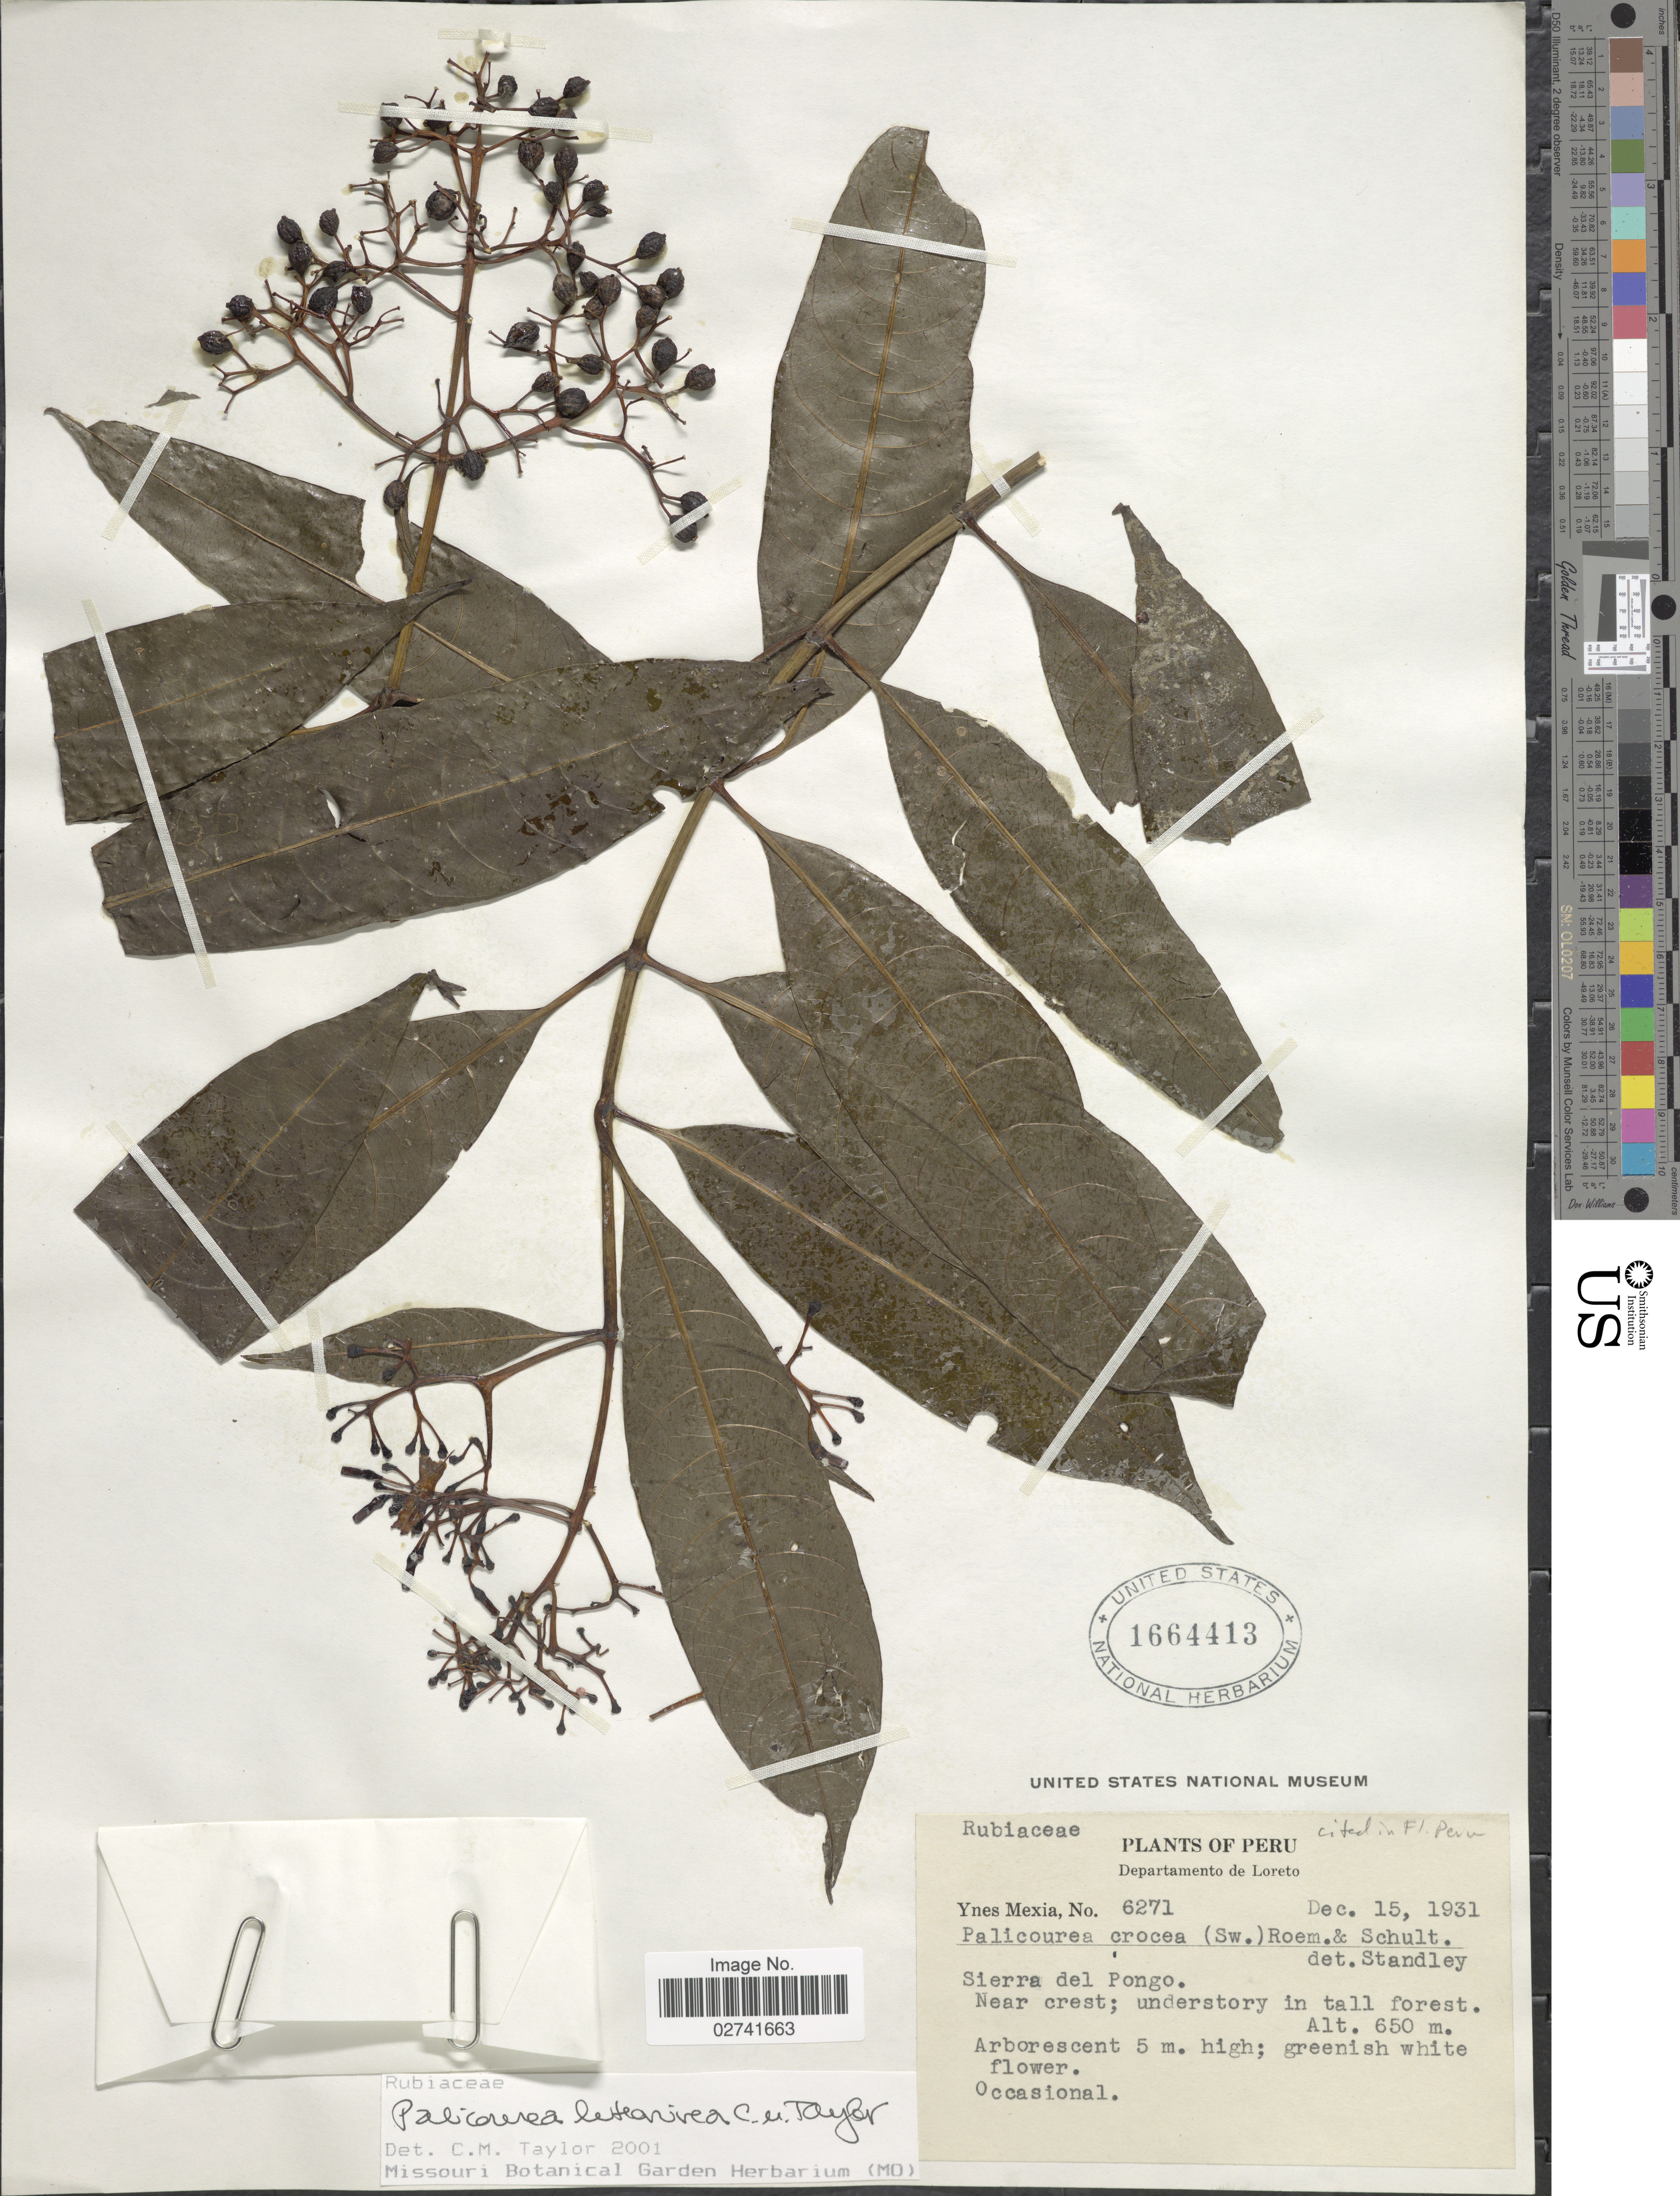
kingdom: Plantae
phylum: Tracheophyta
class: Magnoliopsida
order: Gentianales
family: Rubiaceae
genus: Palicourea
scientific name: Palicourea luteonivea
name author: C.M. Taylor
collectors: Y. Mexia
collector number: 6271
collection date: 1931-12-15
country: Peru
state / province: Loreto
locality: Departamento de Loreto, Sierra del Pongo. Near Crest; understory in tall forest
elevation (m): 650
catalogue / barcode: US 1664413